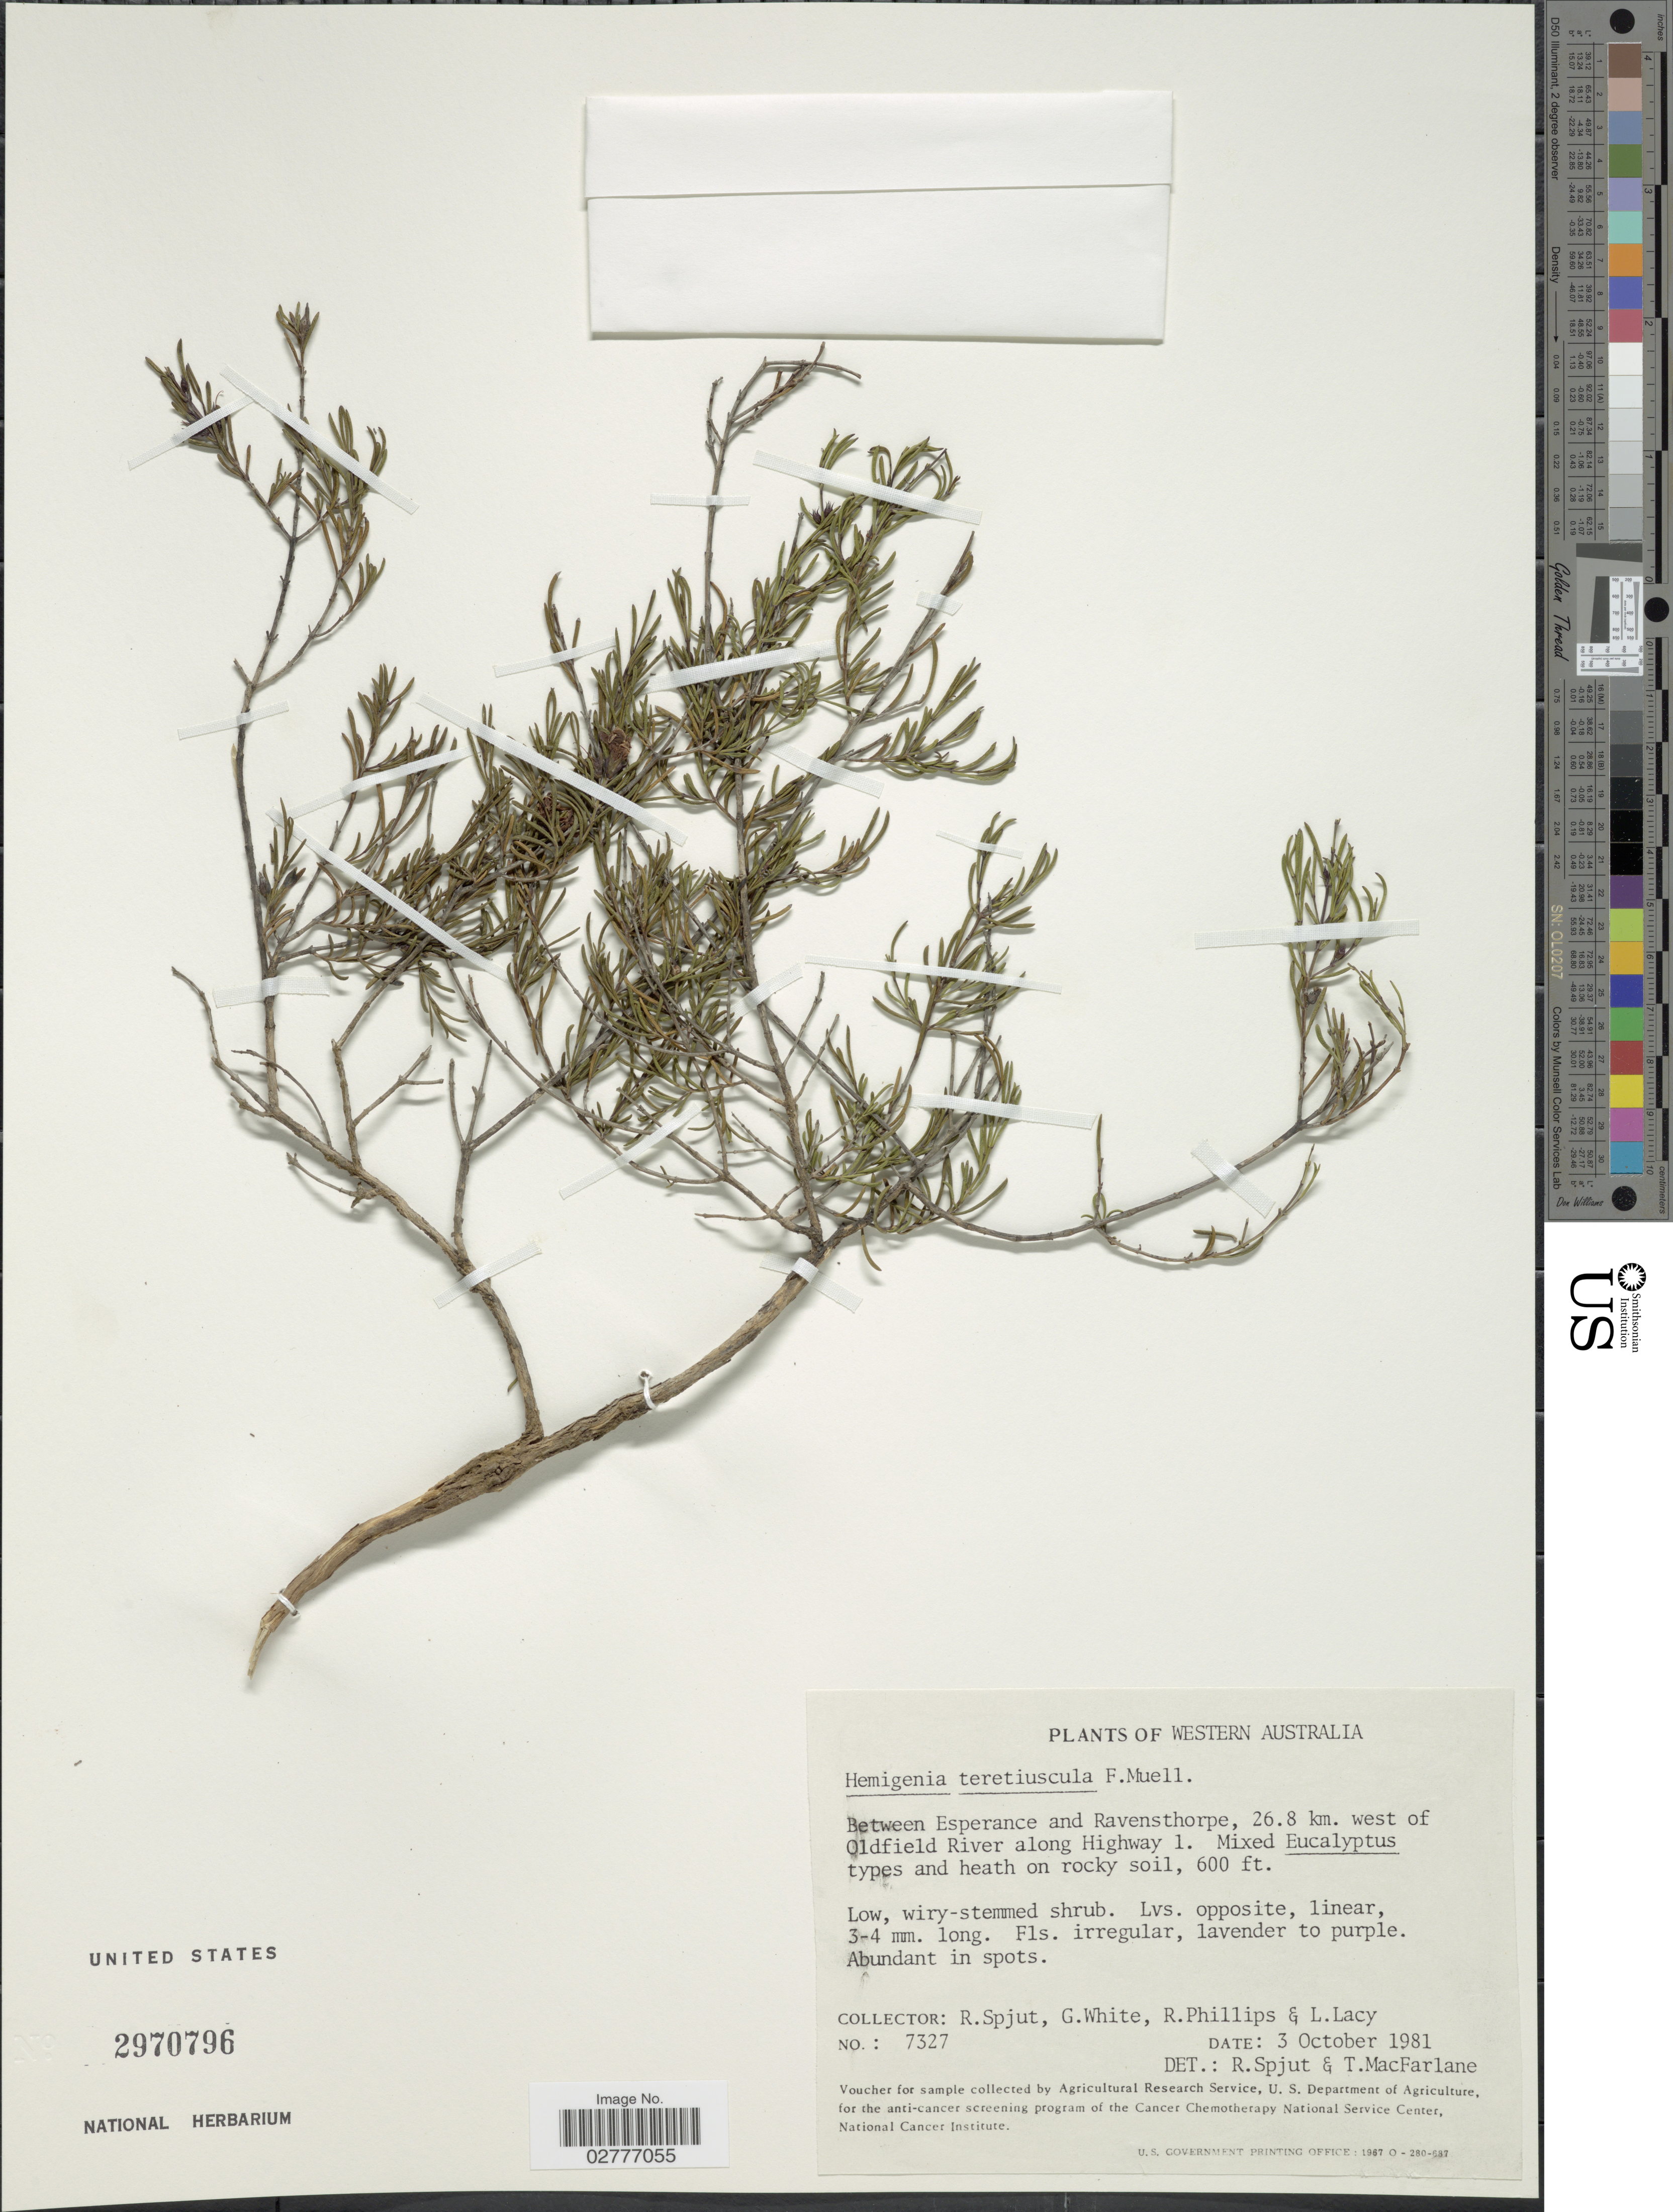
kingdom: Plantae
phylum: Tracheophyta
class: Magnoliopsida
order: Lamiales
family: Lamiaceae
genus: Hemigenia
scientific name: Hemigenia teretiuscula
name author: F. Muell.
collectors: R. Spjut, G. White, R. Phillips & L. Lacy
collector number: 7327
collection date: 1981-10-03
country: Australia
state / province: Western Australia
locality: Between Esperance and Ravensthorpe, 26.8 km. west of Oldfield River along Highway 1.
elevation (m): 183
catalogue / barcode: US 2970796